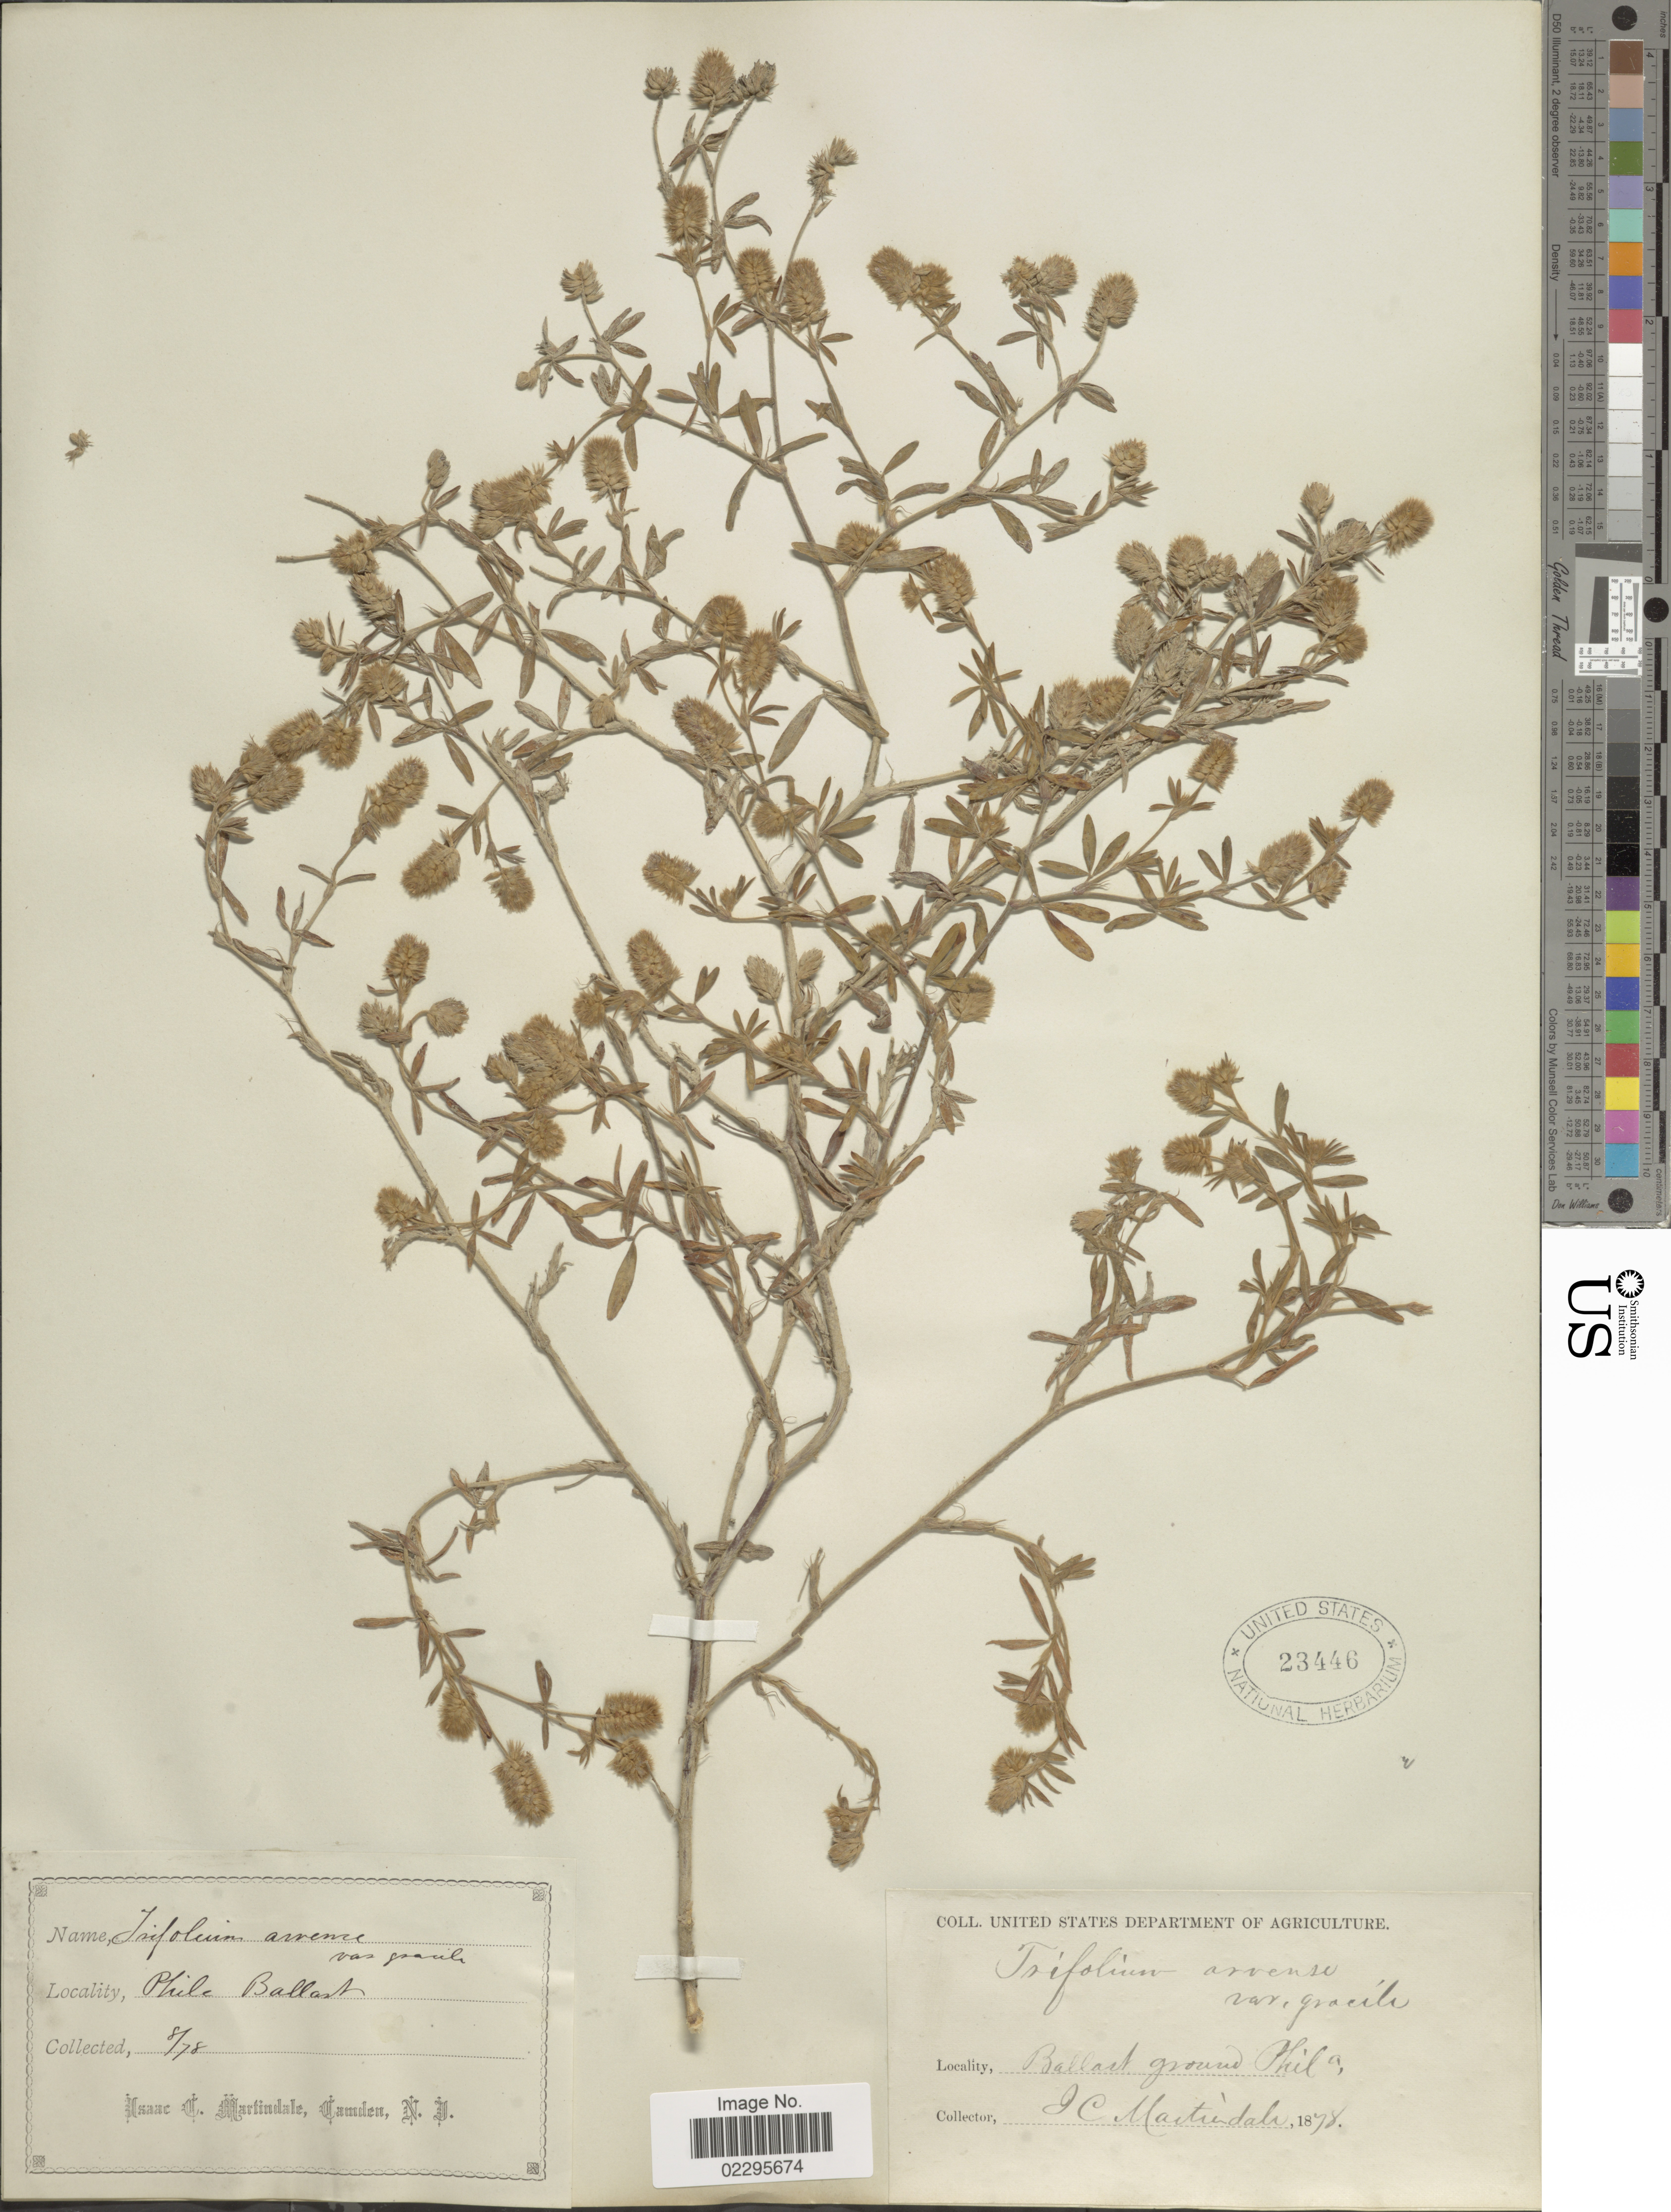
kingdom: Plantae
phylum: Tracheophyta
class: Magnoliopsida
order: Fabales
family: Fabaceae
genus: Trifolium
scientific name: Trifolium arvense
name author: L.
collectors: I. C. Martindale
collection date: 1878-08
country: United States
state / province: Pennsylvania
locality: Phile, Ballast ground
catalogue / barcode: US 23446